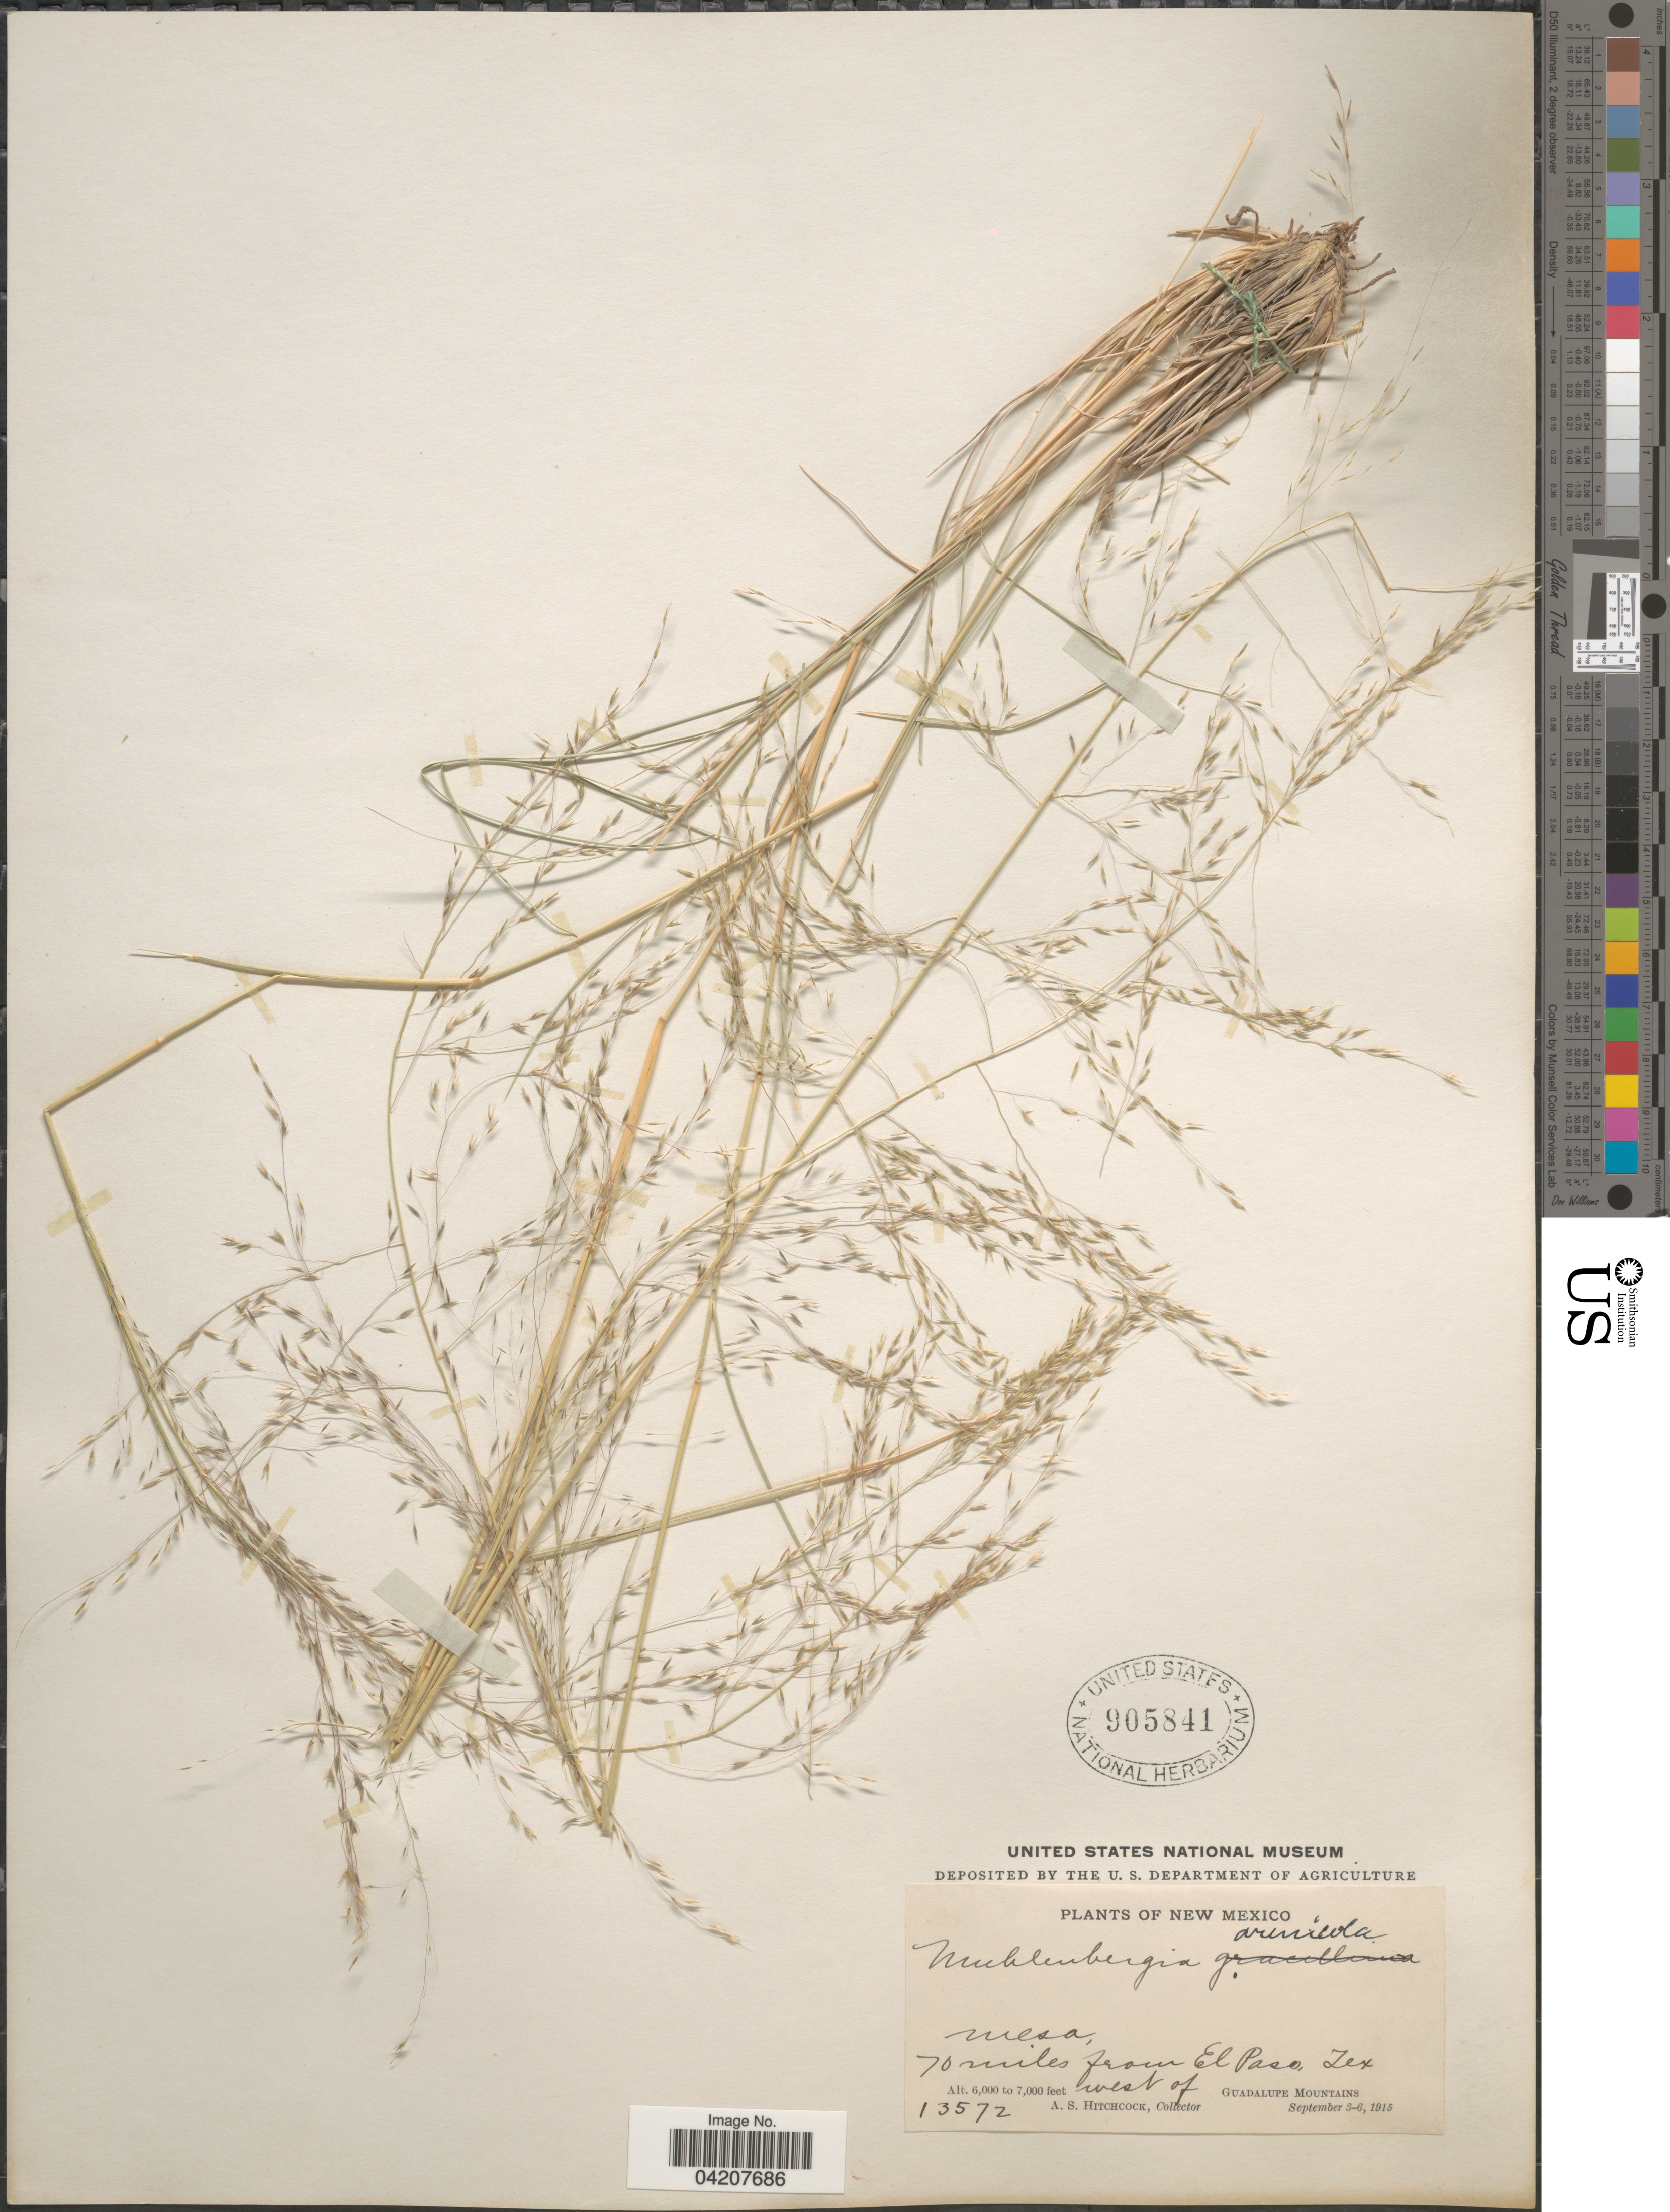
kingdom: Plantae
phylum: Tracheophyta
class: Liliopsida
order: Poales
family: Poaceae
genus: Muhlenbergia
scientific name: Muhlenbergia arenicola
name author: Buckley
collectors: A. S. Hitchcock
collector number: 13572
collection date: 1915-09-03/1915-09-06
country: United States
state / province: New Mexico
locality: Mesa, 70 miles from El Paso, Tex. West of Guadalupe Mountains.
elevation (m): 1829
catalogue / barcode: US 905841